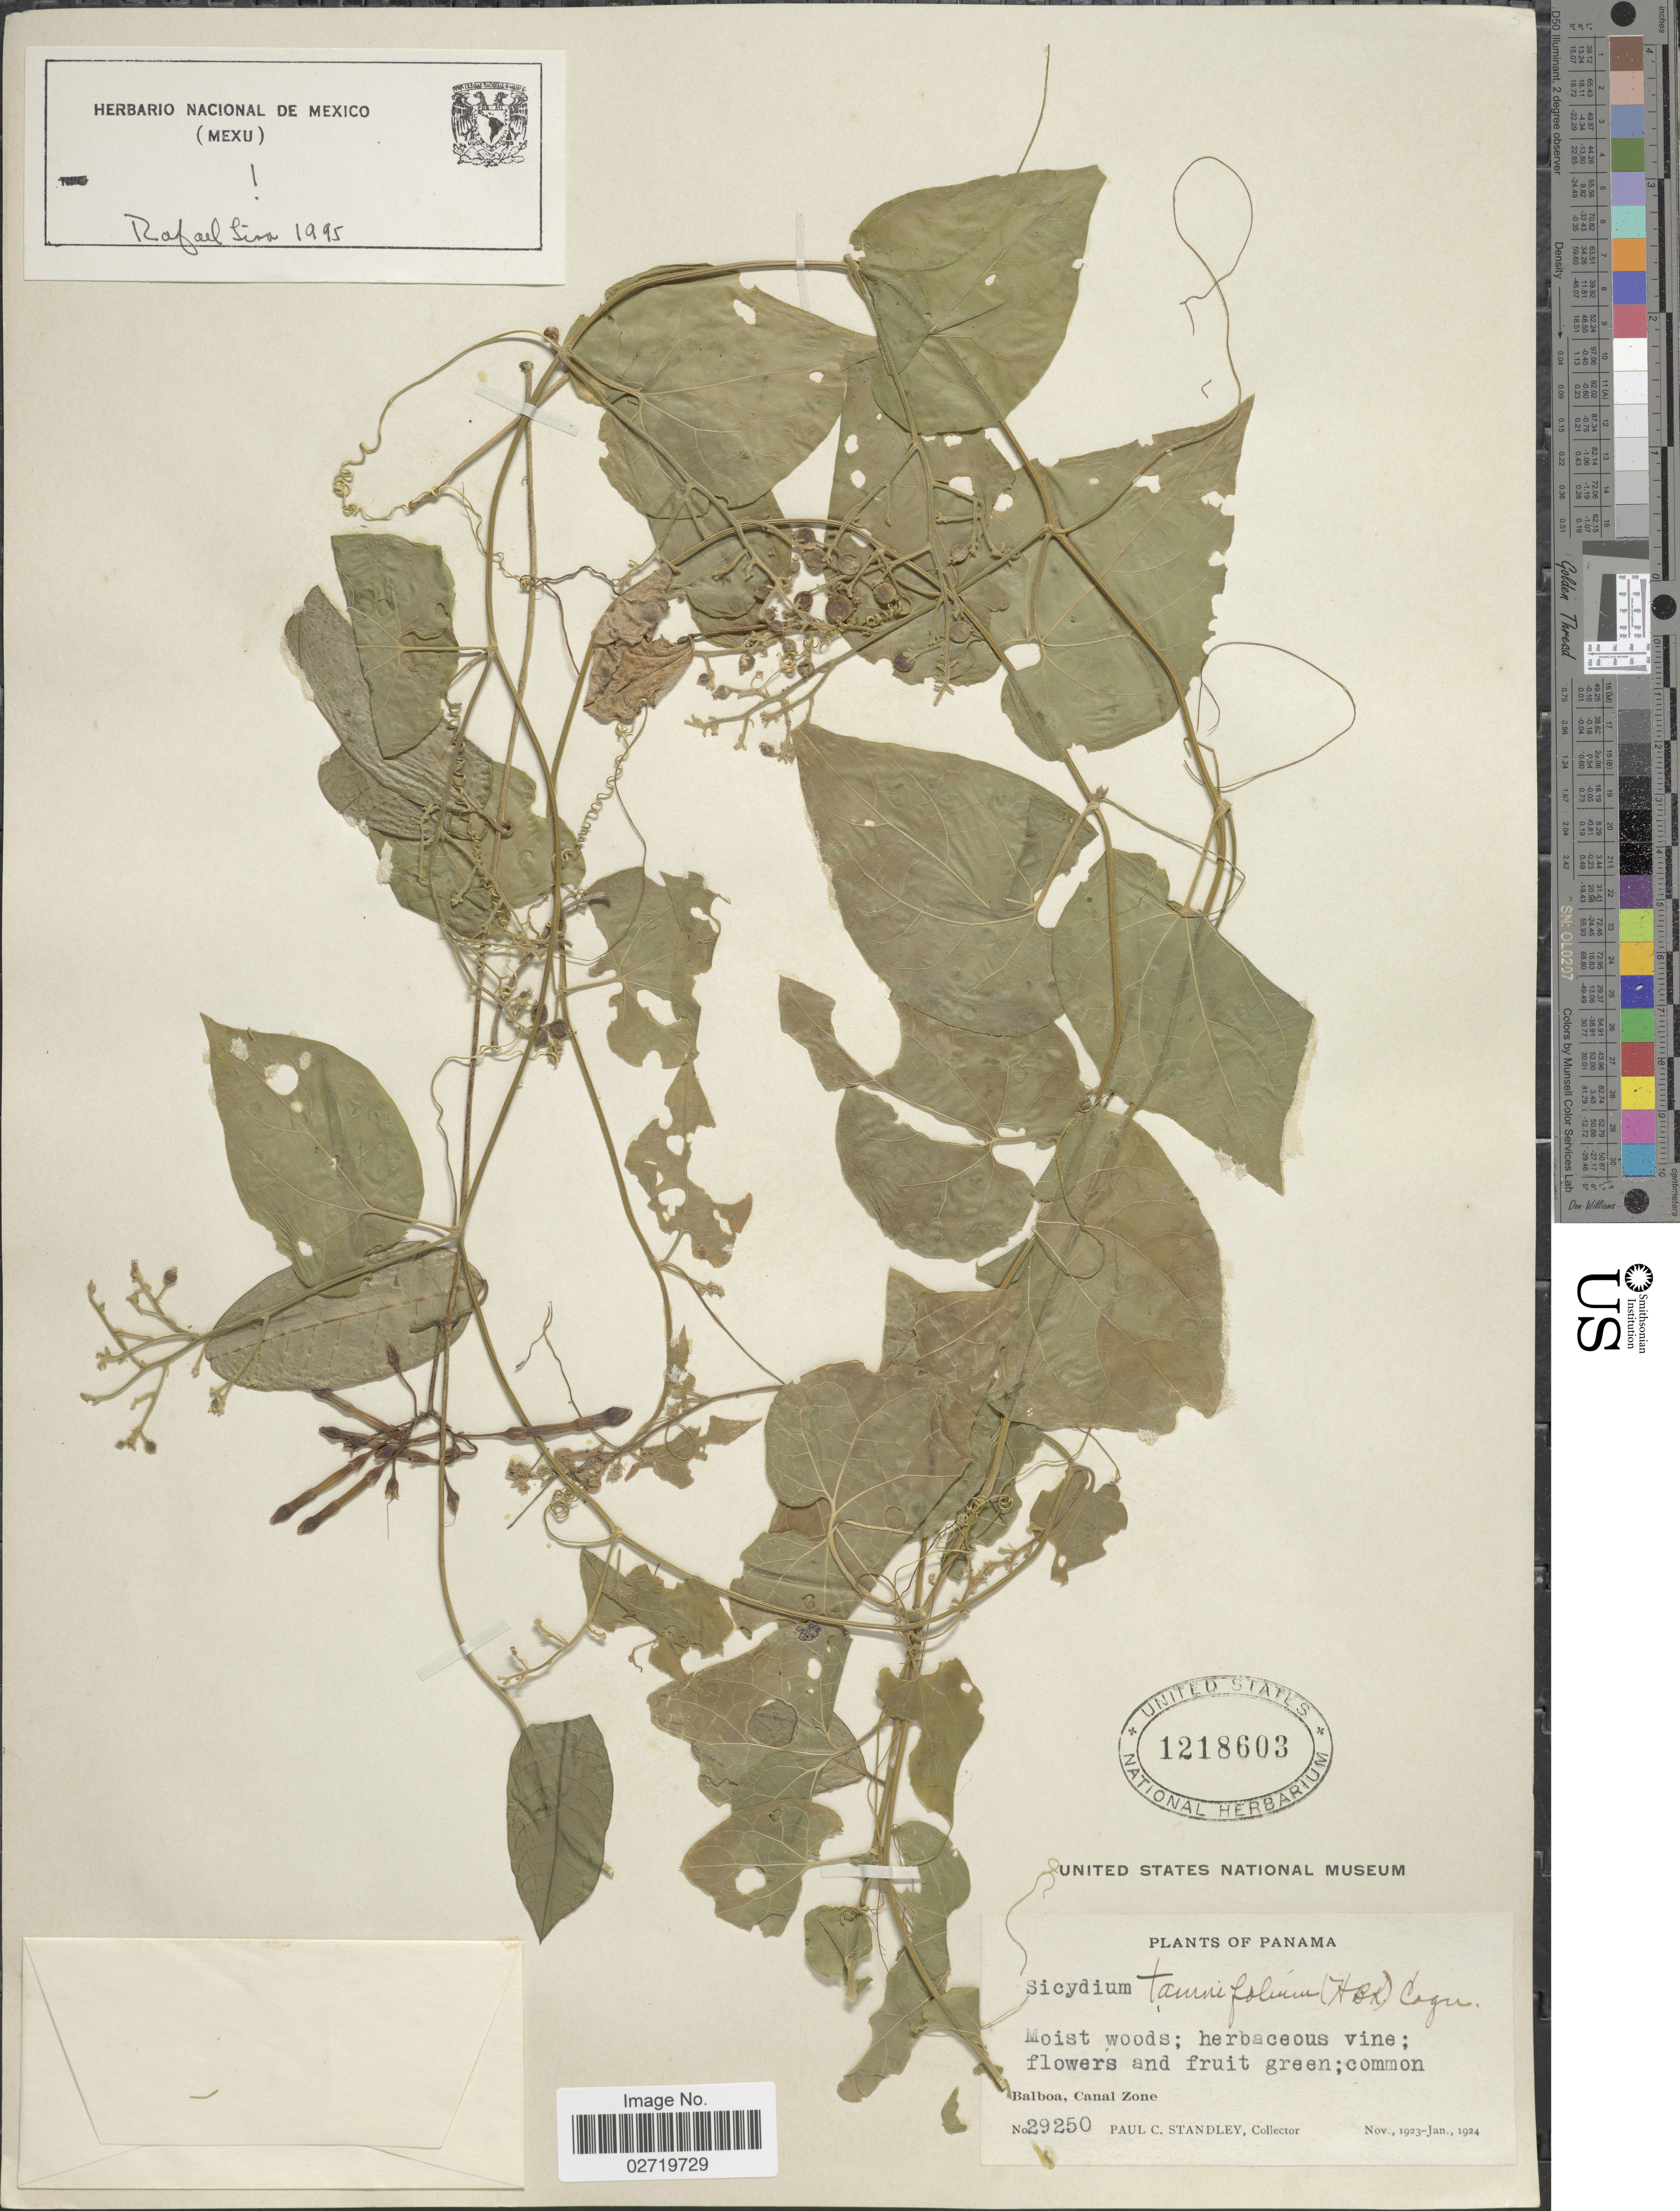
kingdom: Plantae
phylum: Tracheophyta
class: Magnoliopsida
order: Cucurbitales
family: Cucurbitaceae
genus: Sicydium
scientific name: Sicydium tamnifolium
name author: (Kunth) Cogn.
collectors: P. C. Standley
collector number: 29250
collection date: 1923-11/1924-01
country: Panama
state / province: Colón / Panamá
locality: Balboa, Canal Zone.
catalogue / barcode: US 1218603